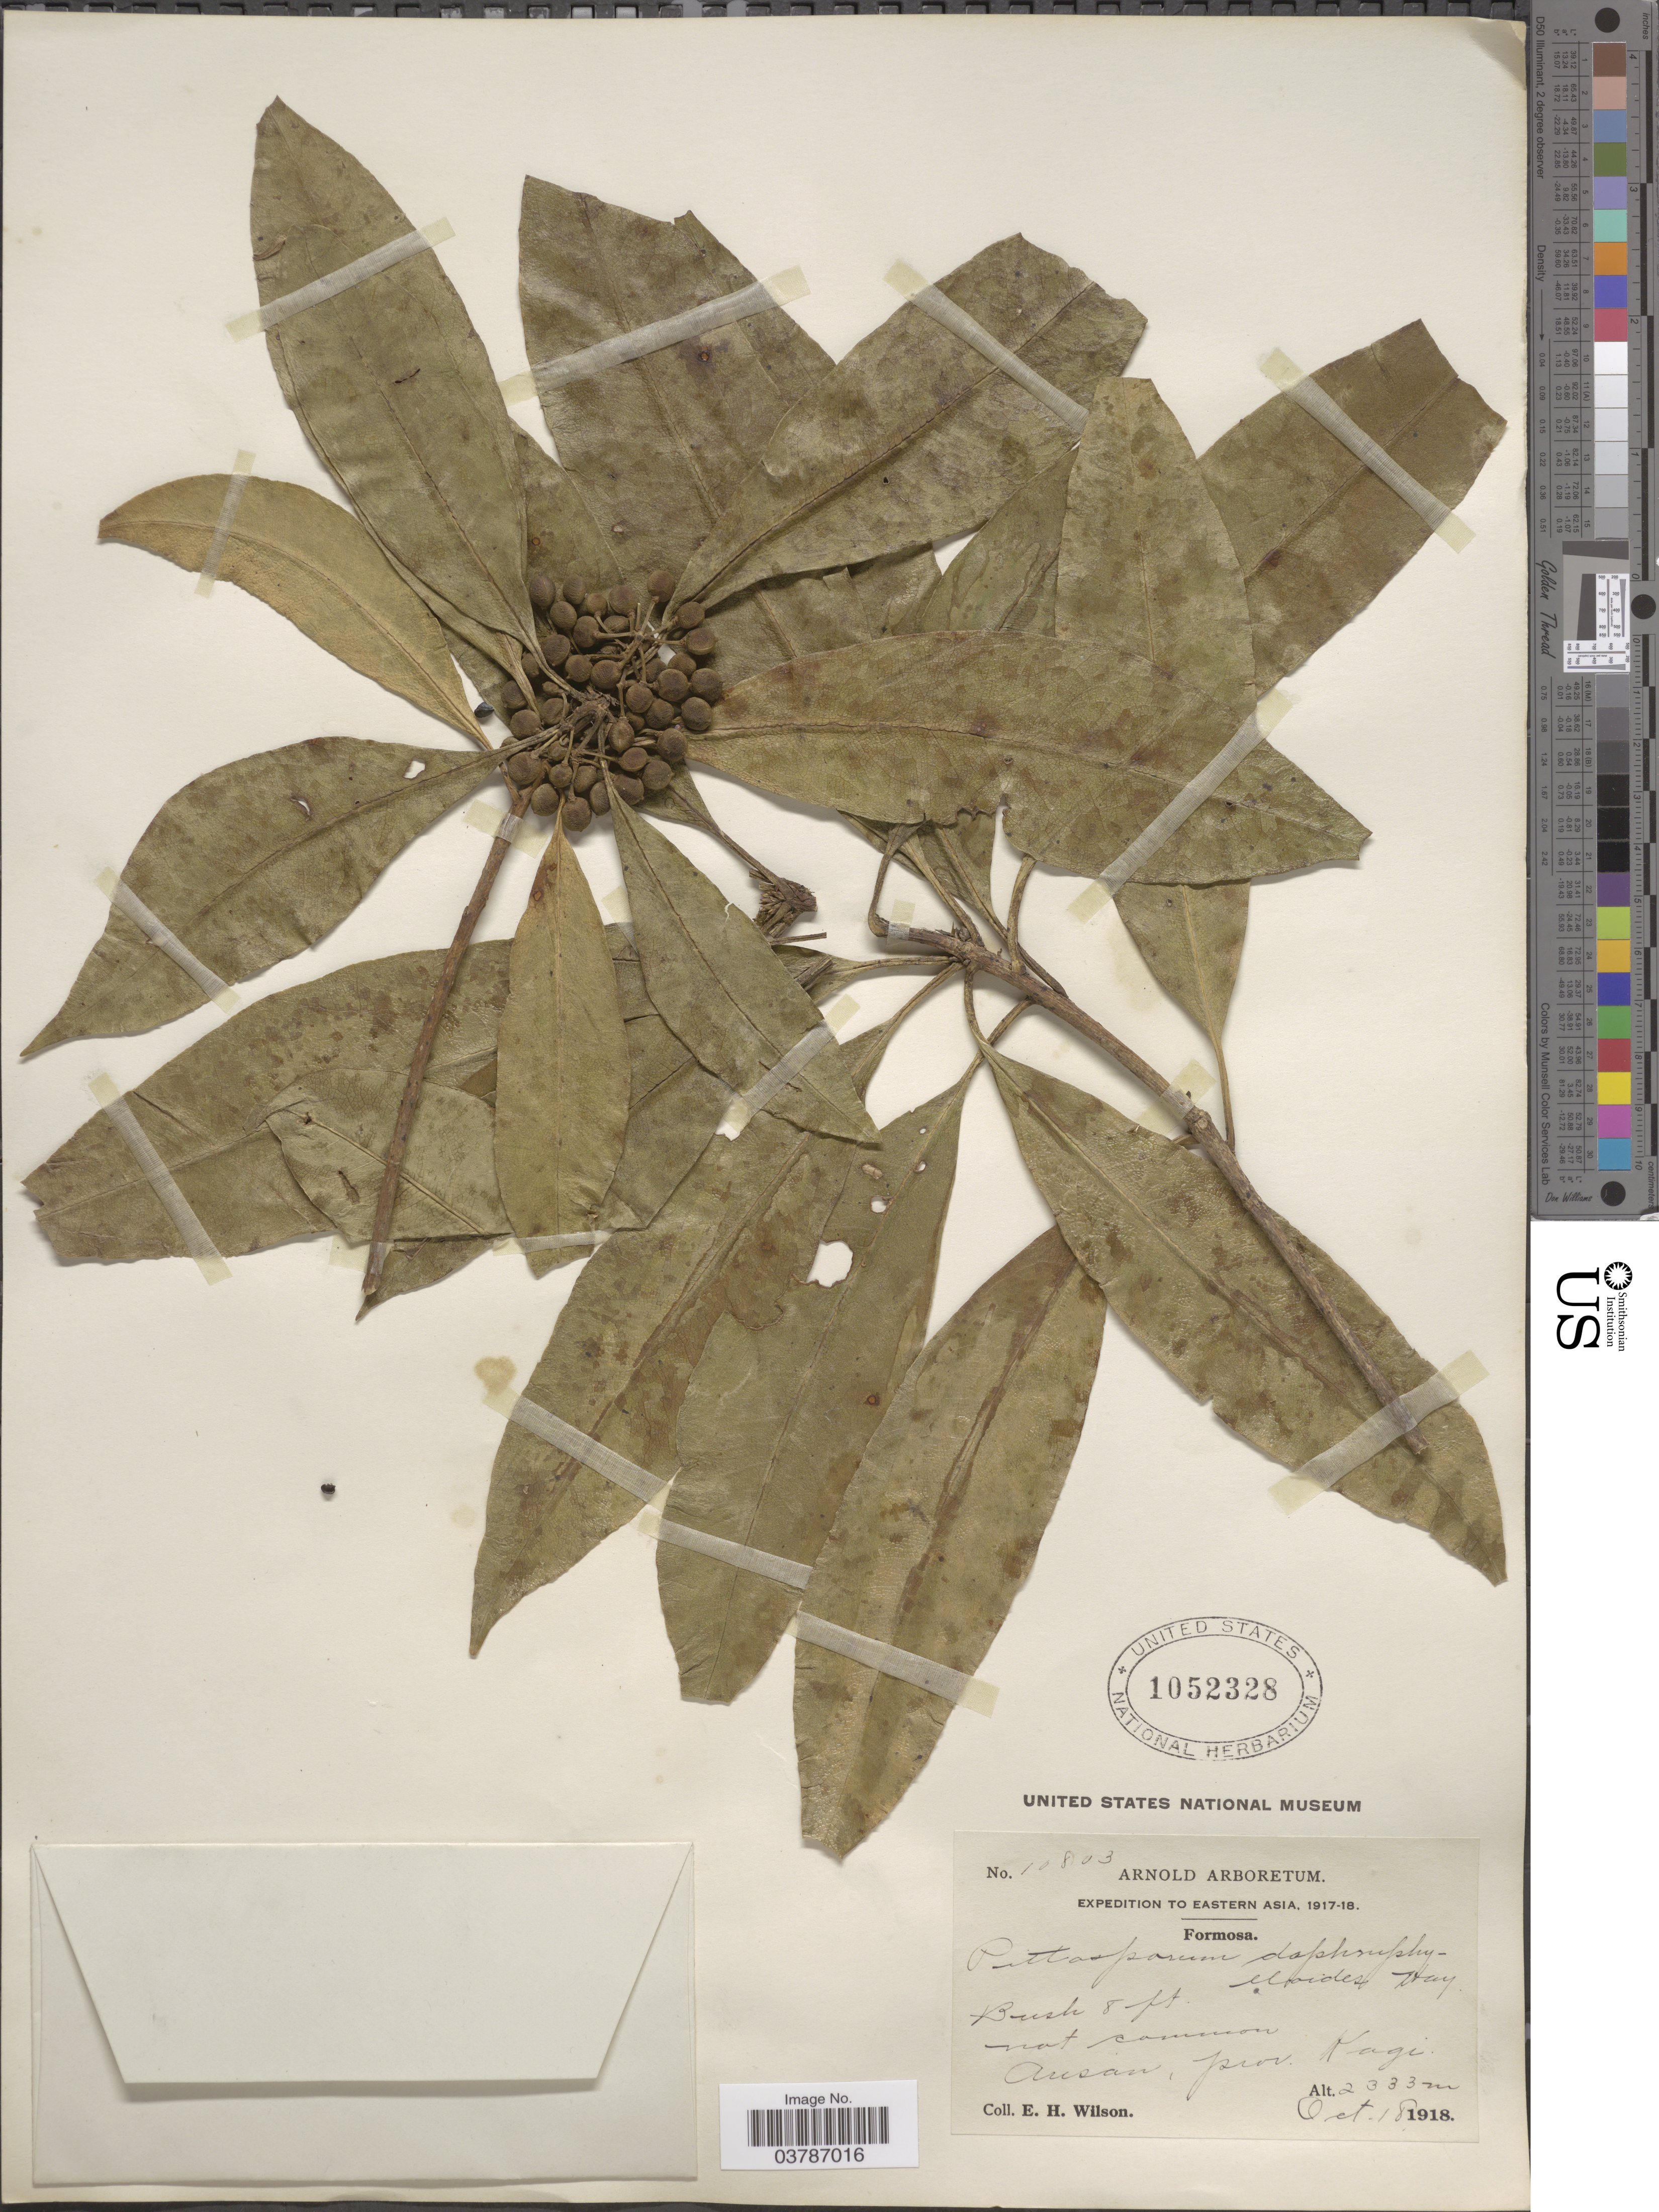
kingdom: Plantae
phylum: Tracheophyta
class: Magnoliopsida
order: Apiales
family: Pittosporaceae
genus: Pittosporum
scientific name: Pittosporum daphniphylloides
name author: Hayata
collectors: E. Wilson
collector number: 10803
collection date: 1918-10-18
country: Taiwan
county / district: Chiayi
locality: Formosa. Arisan, prov. Kagi.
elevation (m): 2333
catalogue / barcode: US 1052328